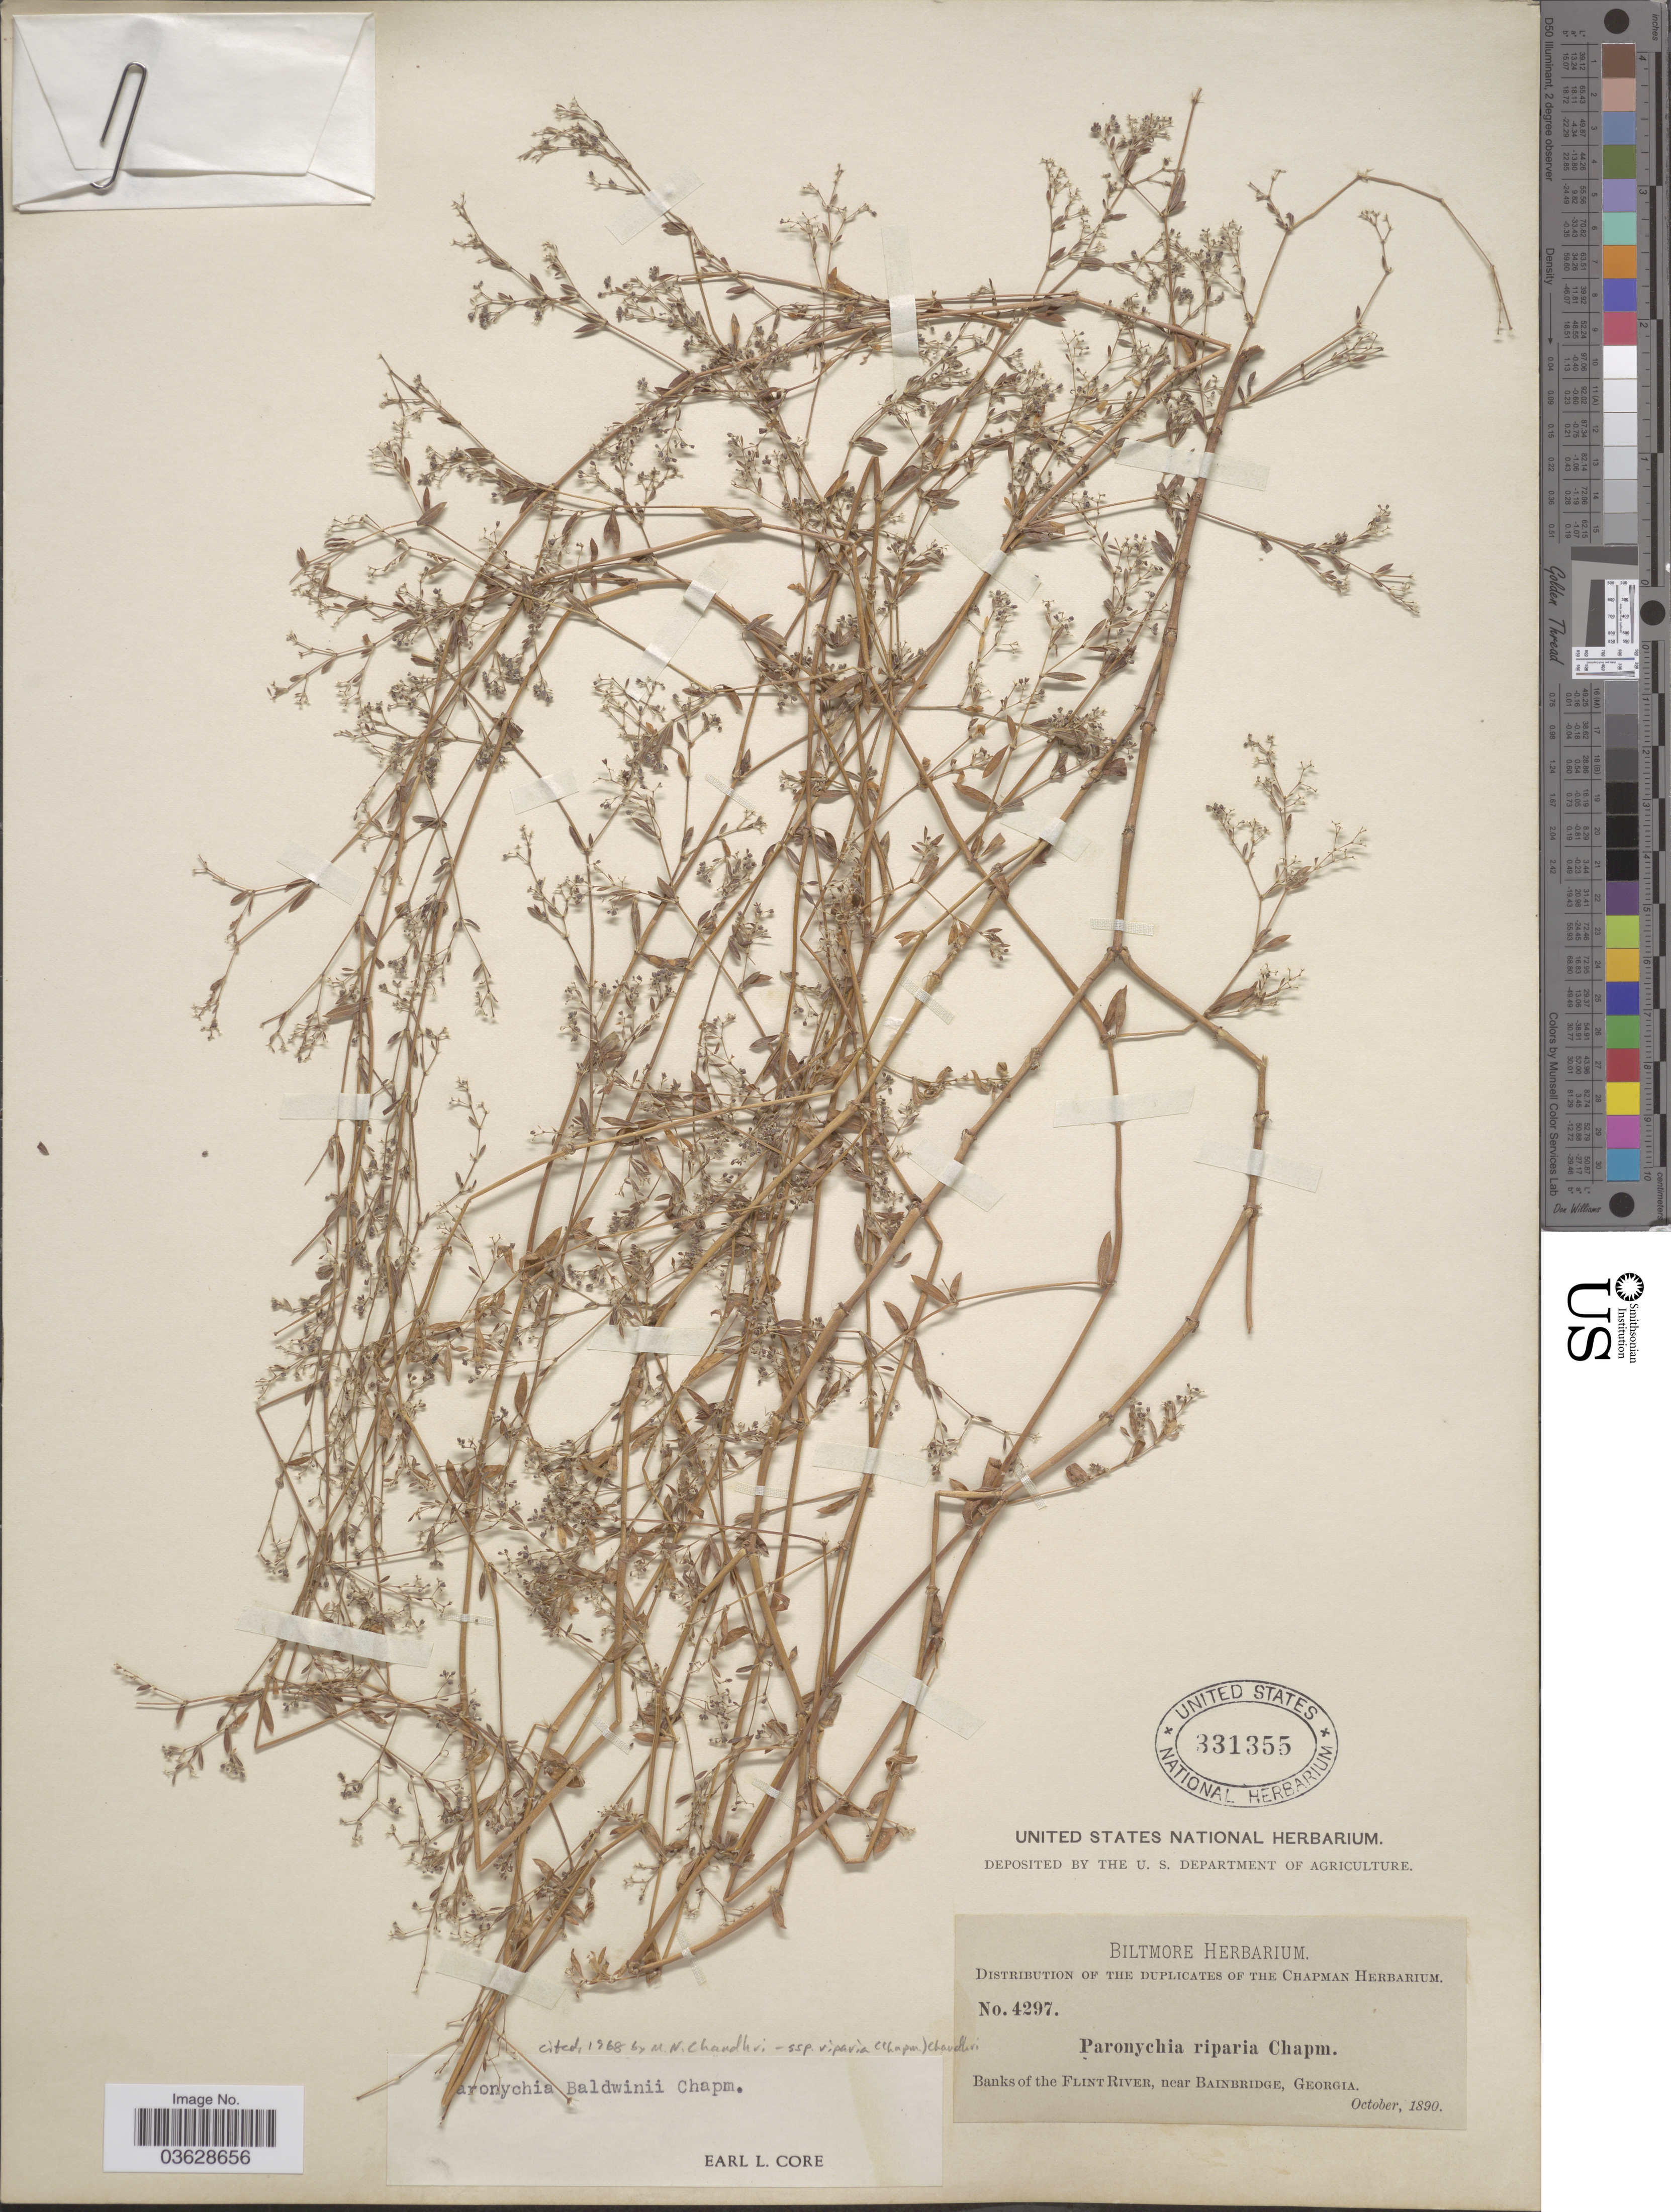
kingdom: Plantae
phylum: Tracheophyta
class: Magnoliopsida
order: Caryophyllales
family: Caryophyllaceae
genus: Paronychia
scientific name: Paronychia baldwinii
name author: (A. Gray & Torr.) Fenzl ex Walp.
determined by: Strong, Mark T., (BOT), Smithsonian Institution - National Museum of Natural History (UNITED STATES)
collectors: ex herb. Biltmore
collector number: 4297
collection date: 1890-10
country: United States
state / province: Georgia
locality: Banks of the Flint River, near Bainbridge.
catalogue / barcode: US 331355